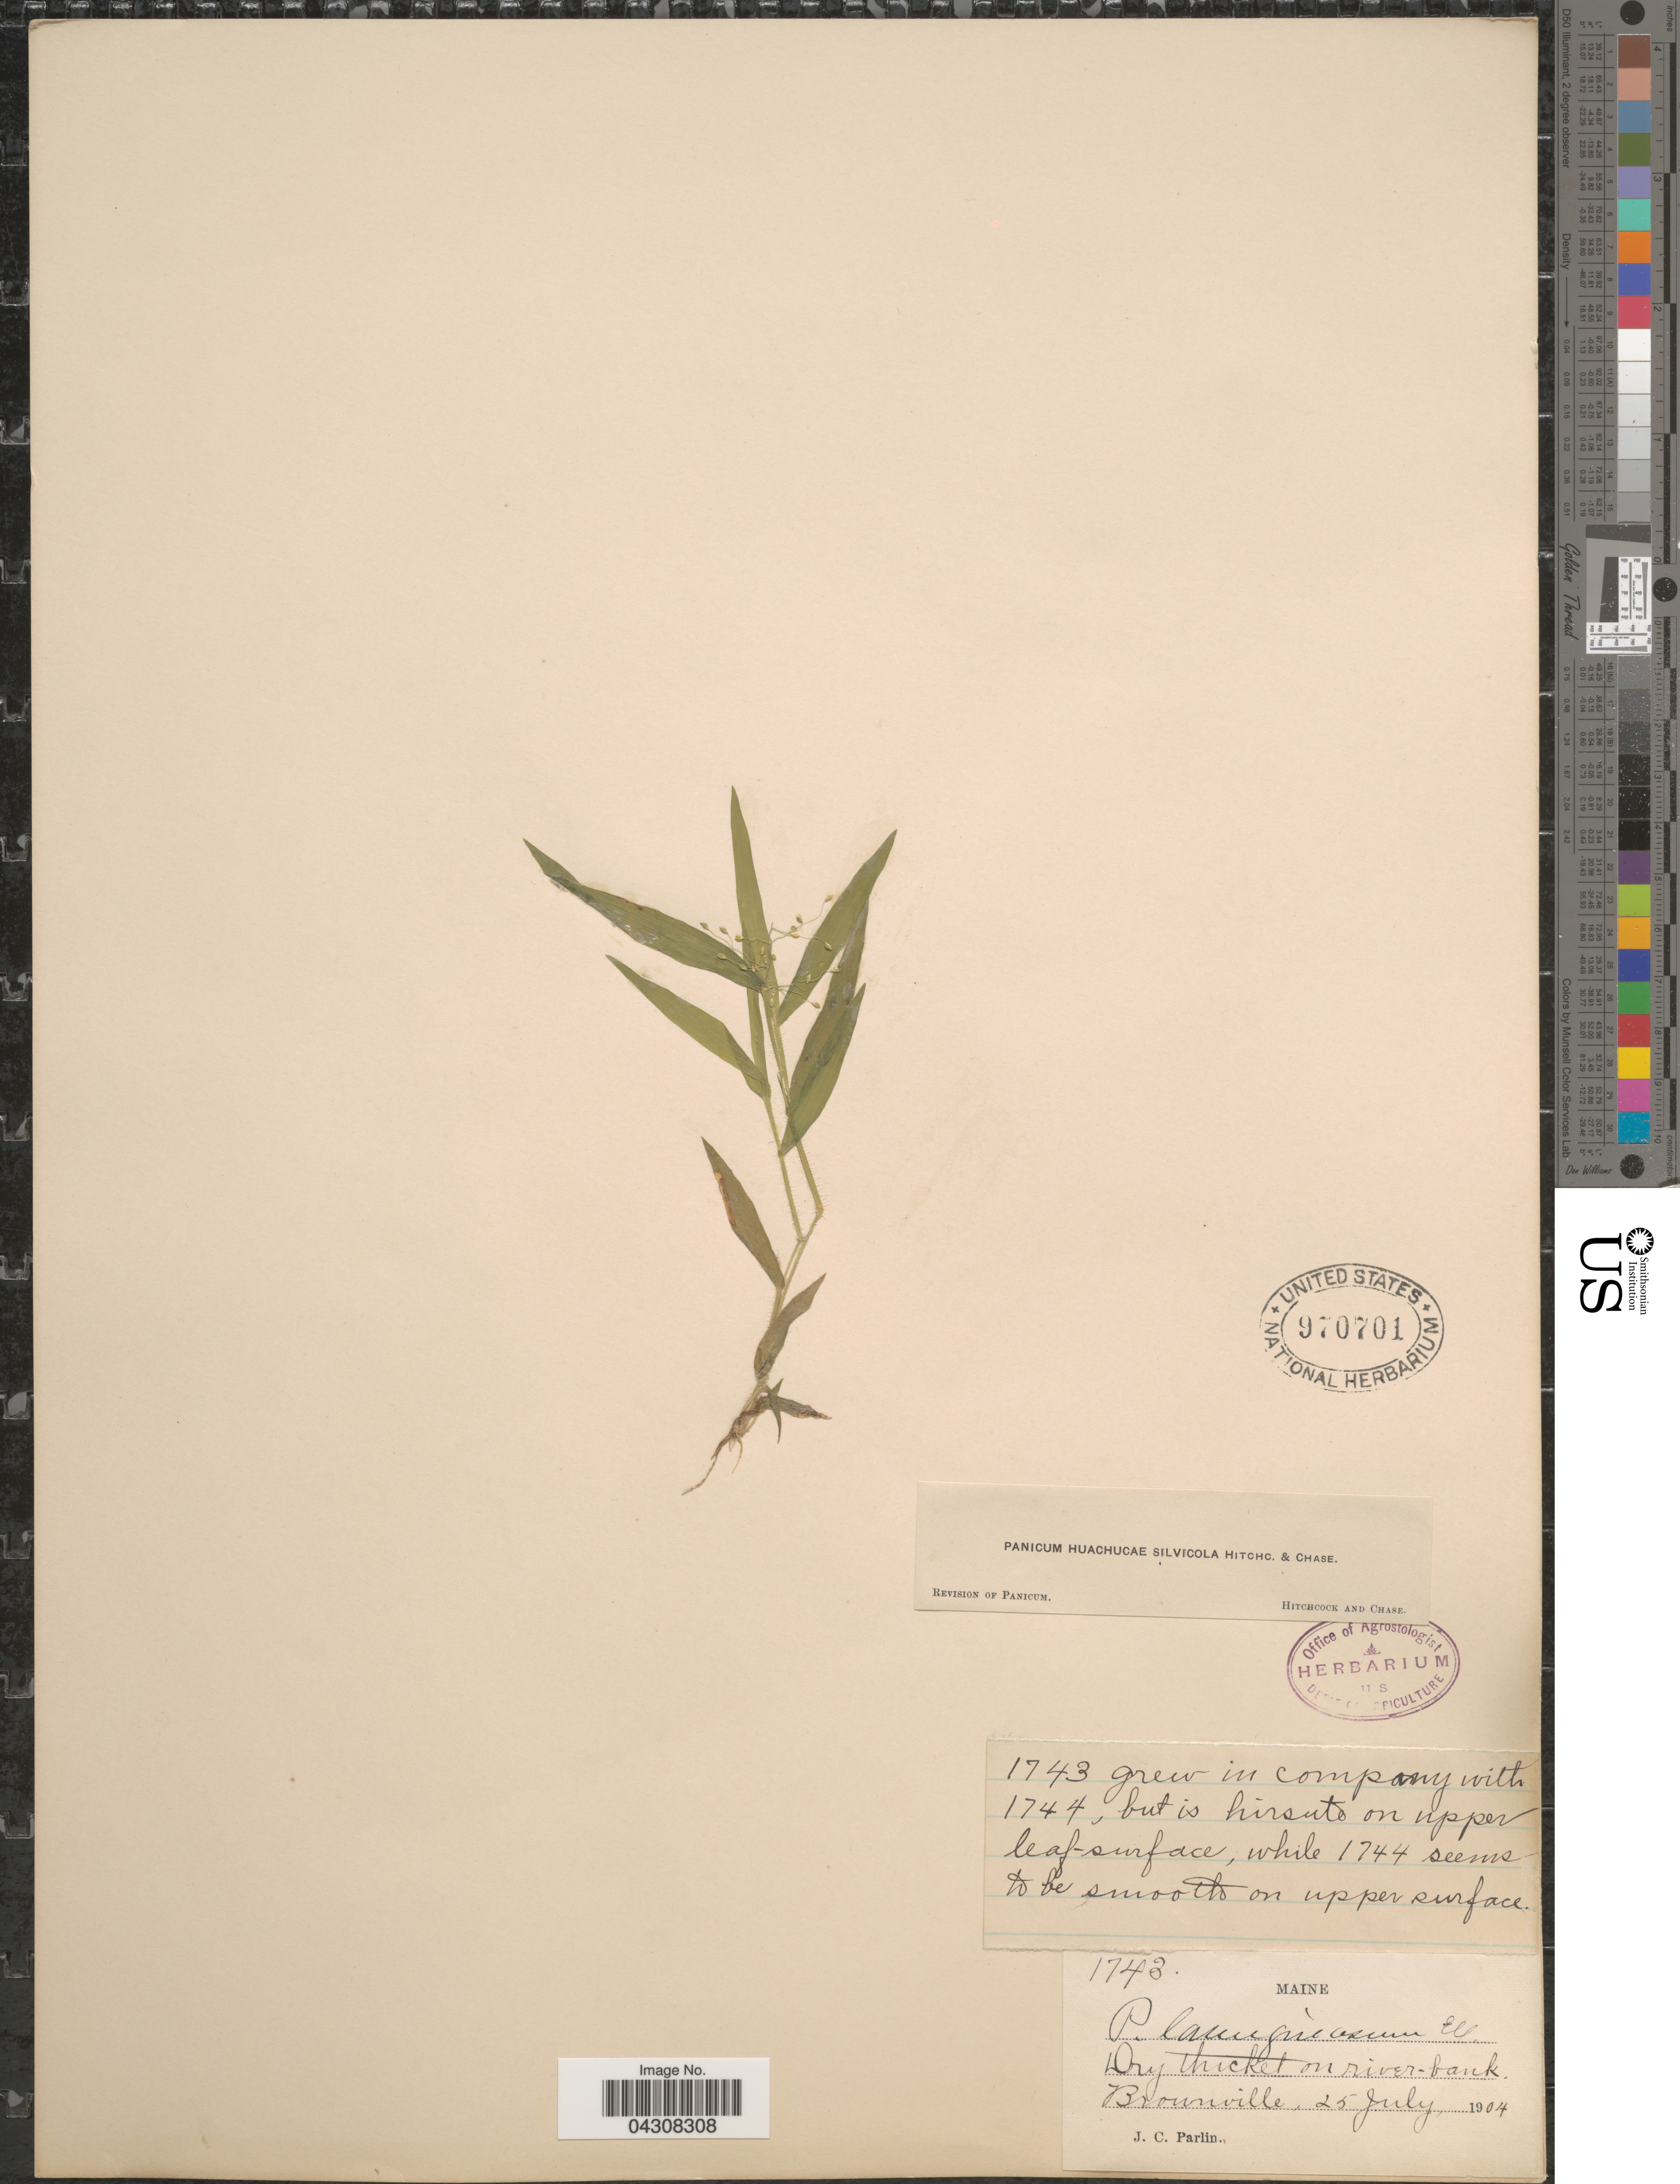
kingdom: Plantae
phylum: Tracheophyta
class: Liliopsida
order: Poales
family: Poaceae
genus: Dichanthelium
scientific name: Dichanthelium acuminatum var. acuminatum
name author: (Sw.) Gould & C.A. Clark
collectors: J. Parlin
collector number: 1743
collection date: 1904-07-25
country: United States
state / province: Maine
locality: Dry thicket on river-bank. Brownville.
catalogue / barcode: US 970701